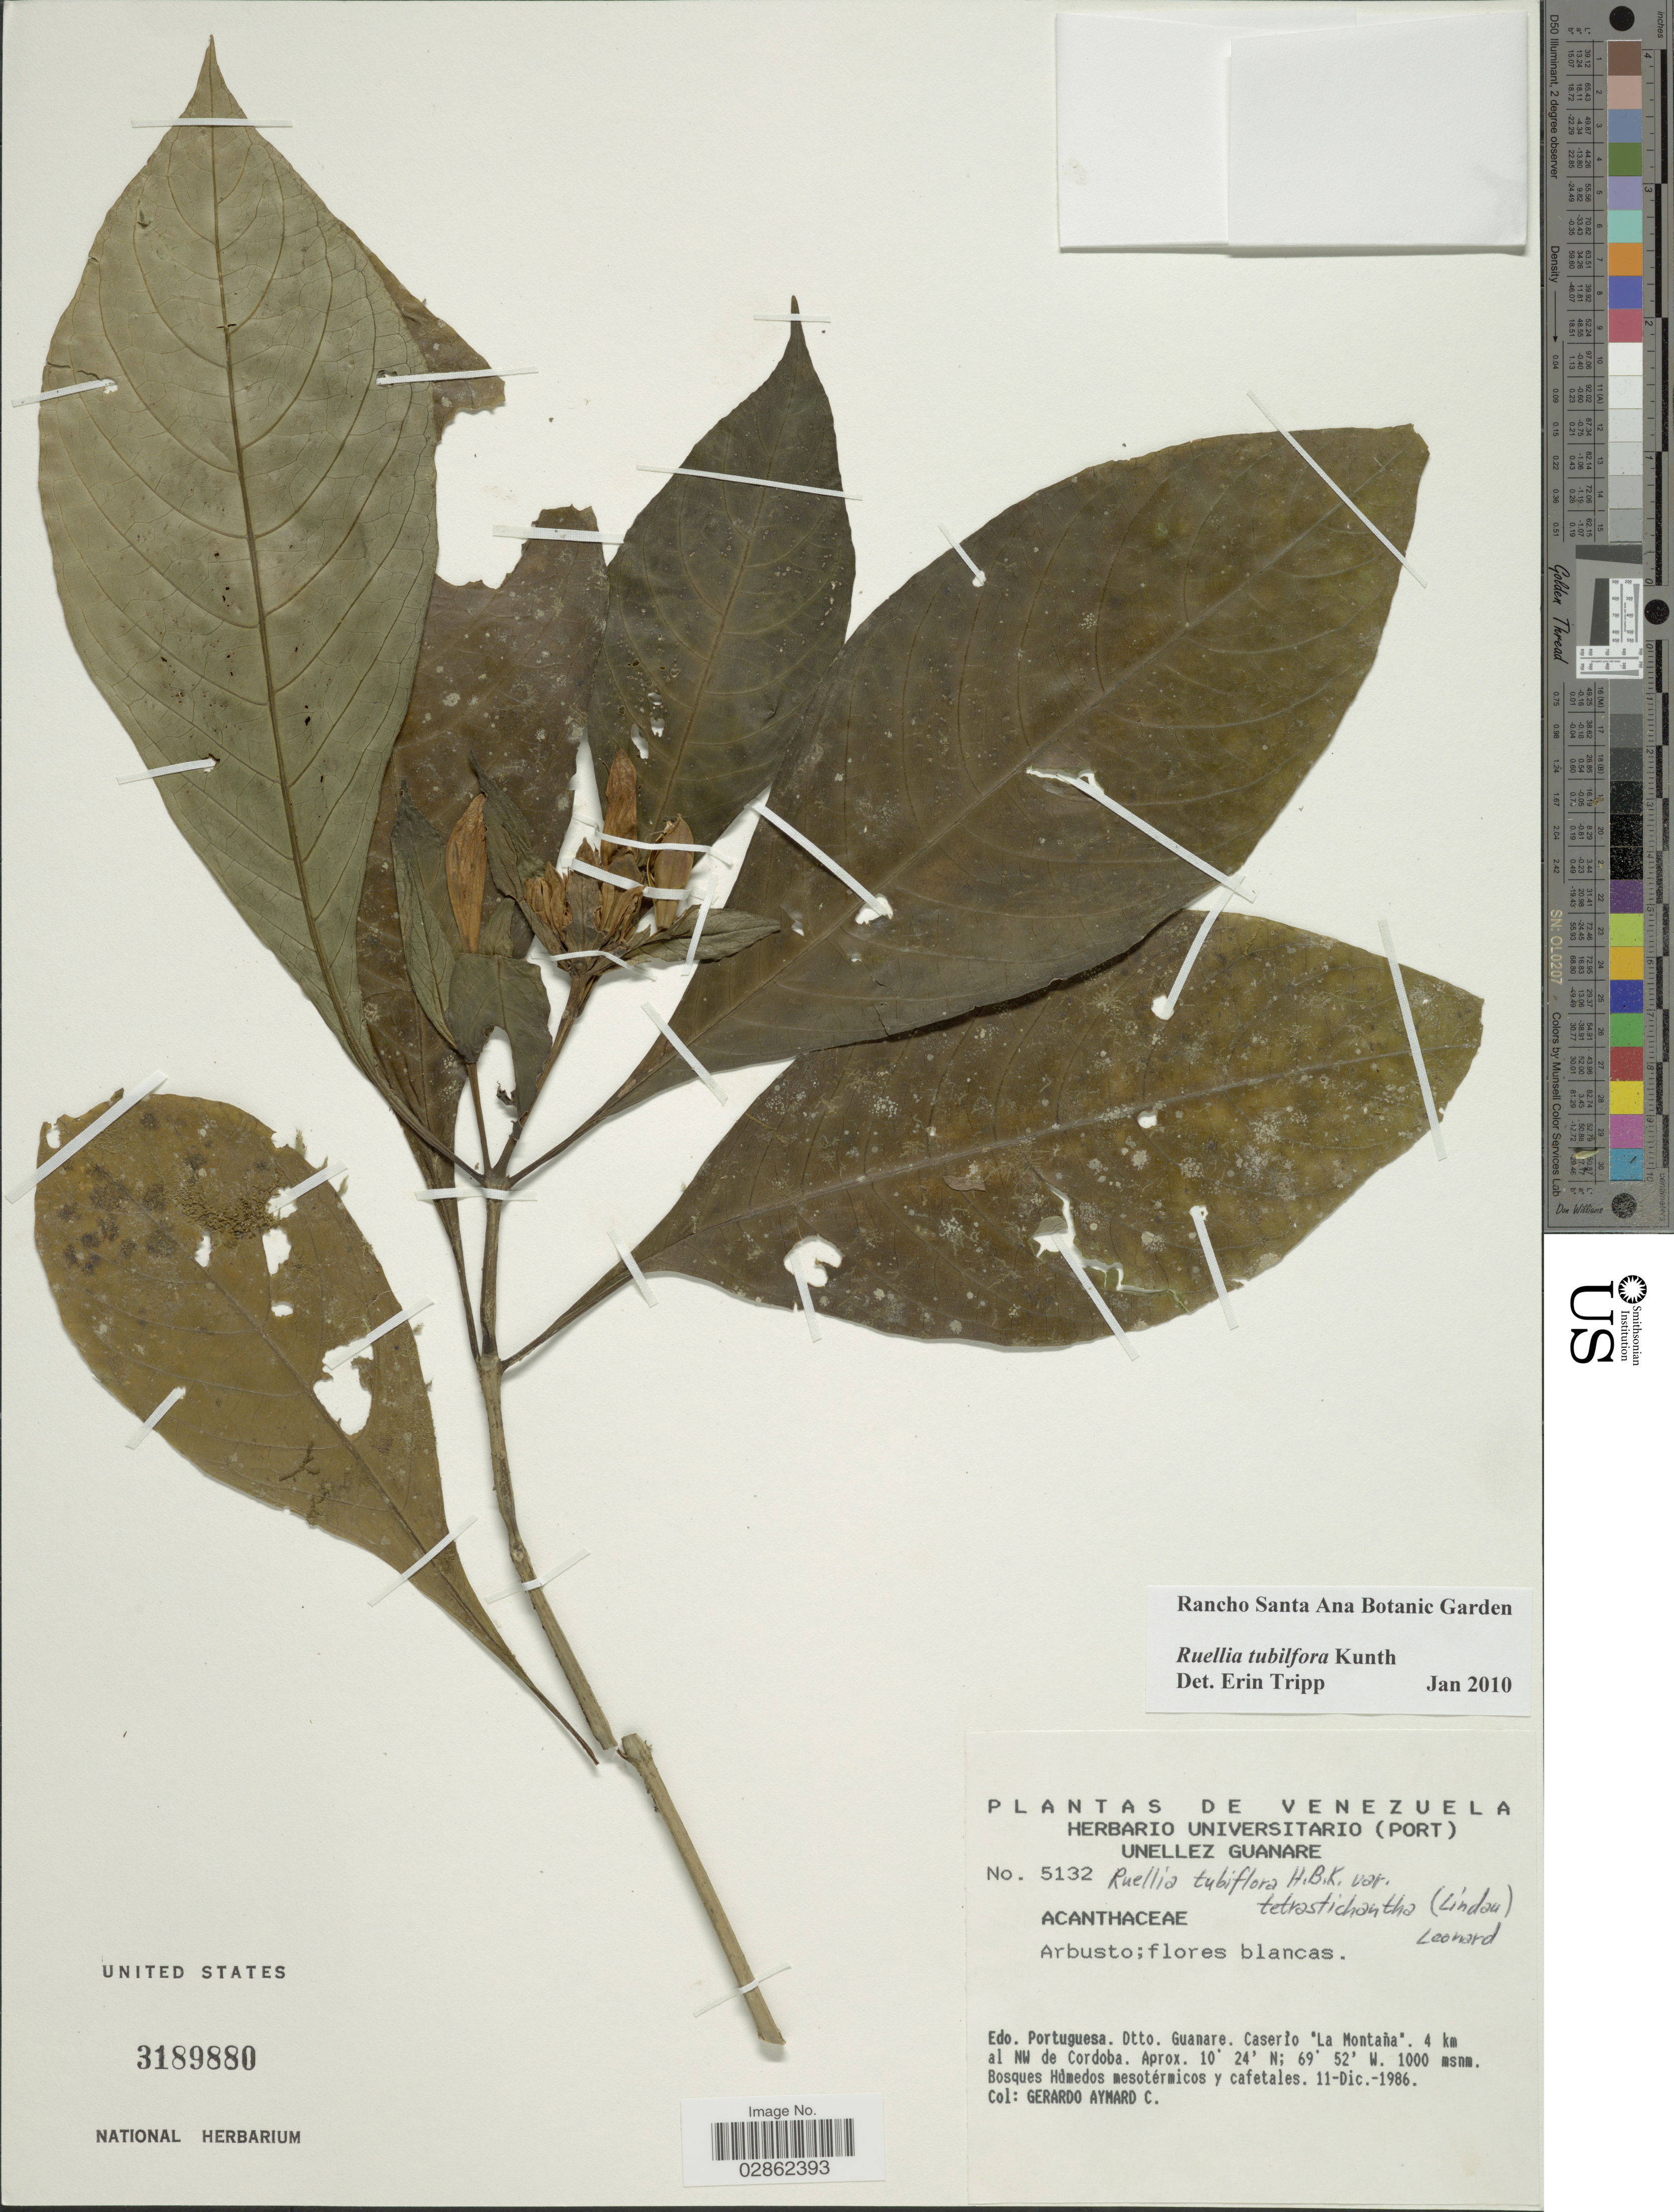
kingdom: Plantae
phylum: Tracheophyta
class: Magnoliopsida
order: Lamiales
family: Acanthaceae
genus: Ruellia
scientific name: Ruellia tubiflora var. tetrastichantha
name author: Kunth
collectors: G. A. Aymard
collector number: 5132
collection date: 1986-12-11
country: Venezuela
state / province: Portuguesa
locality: Dtto. Guanare. Caserío "La Montaña". 4 km al NW de Cordoba.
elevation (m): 1000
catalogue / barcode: US 3189880